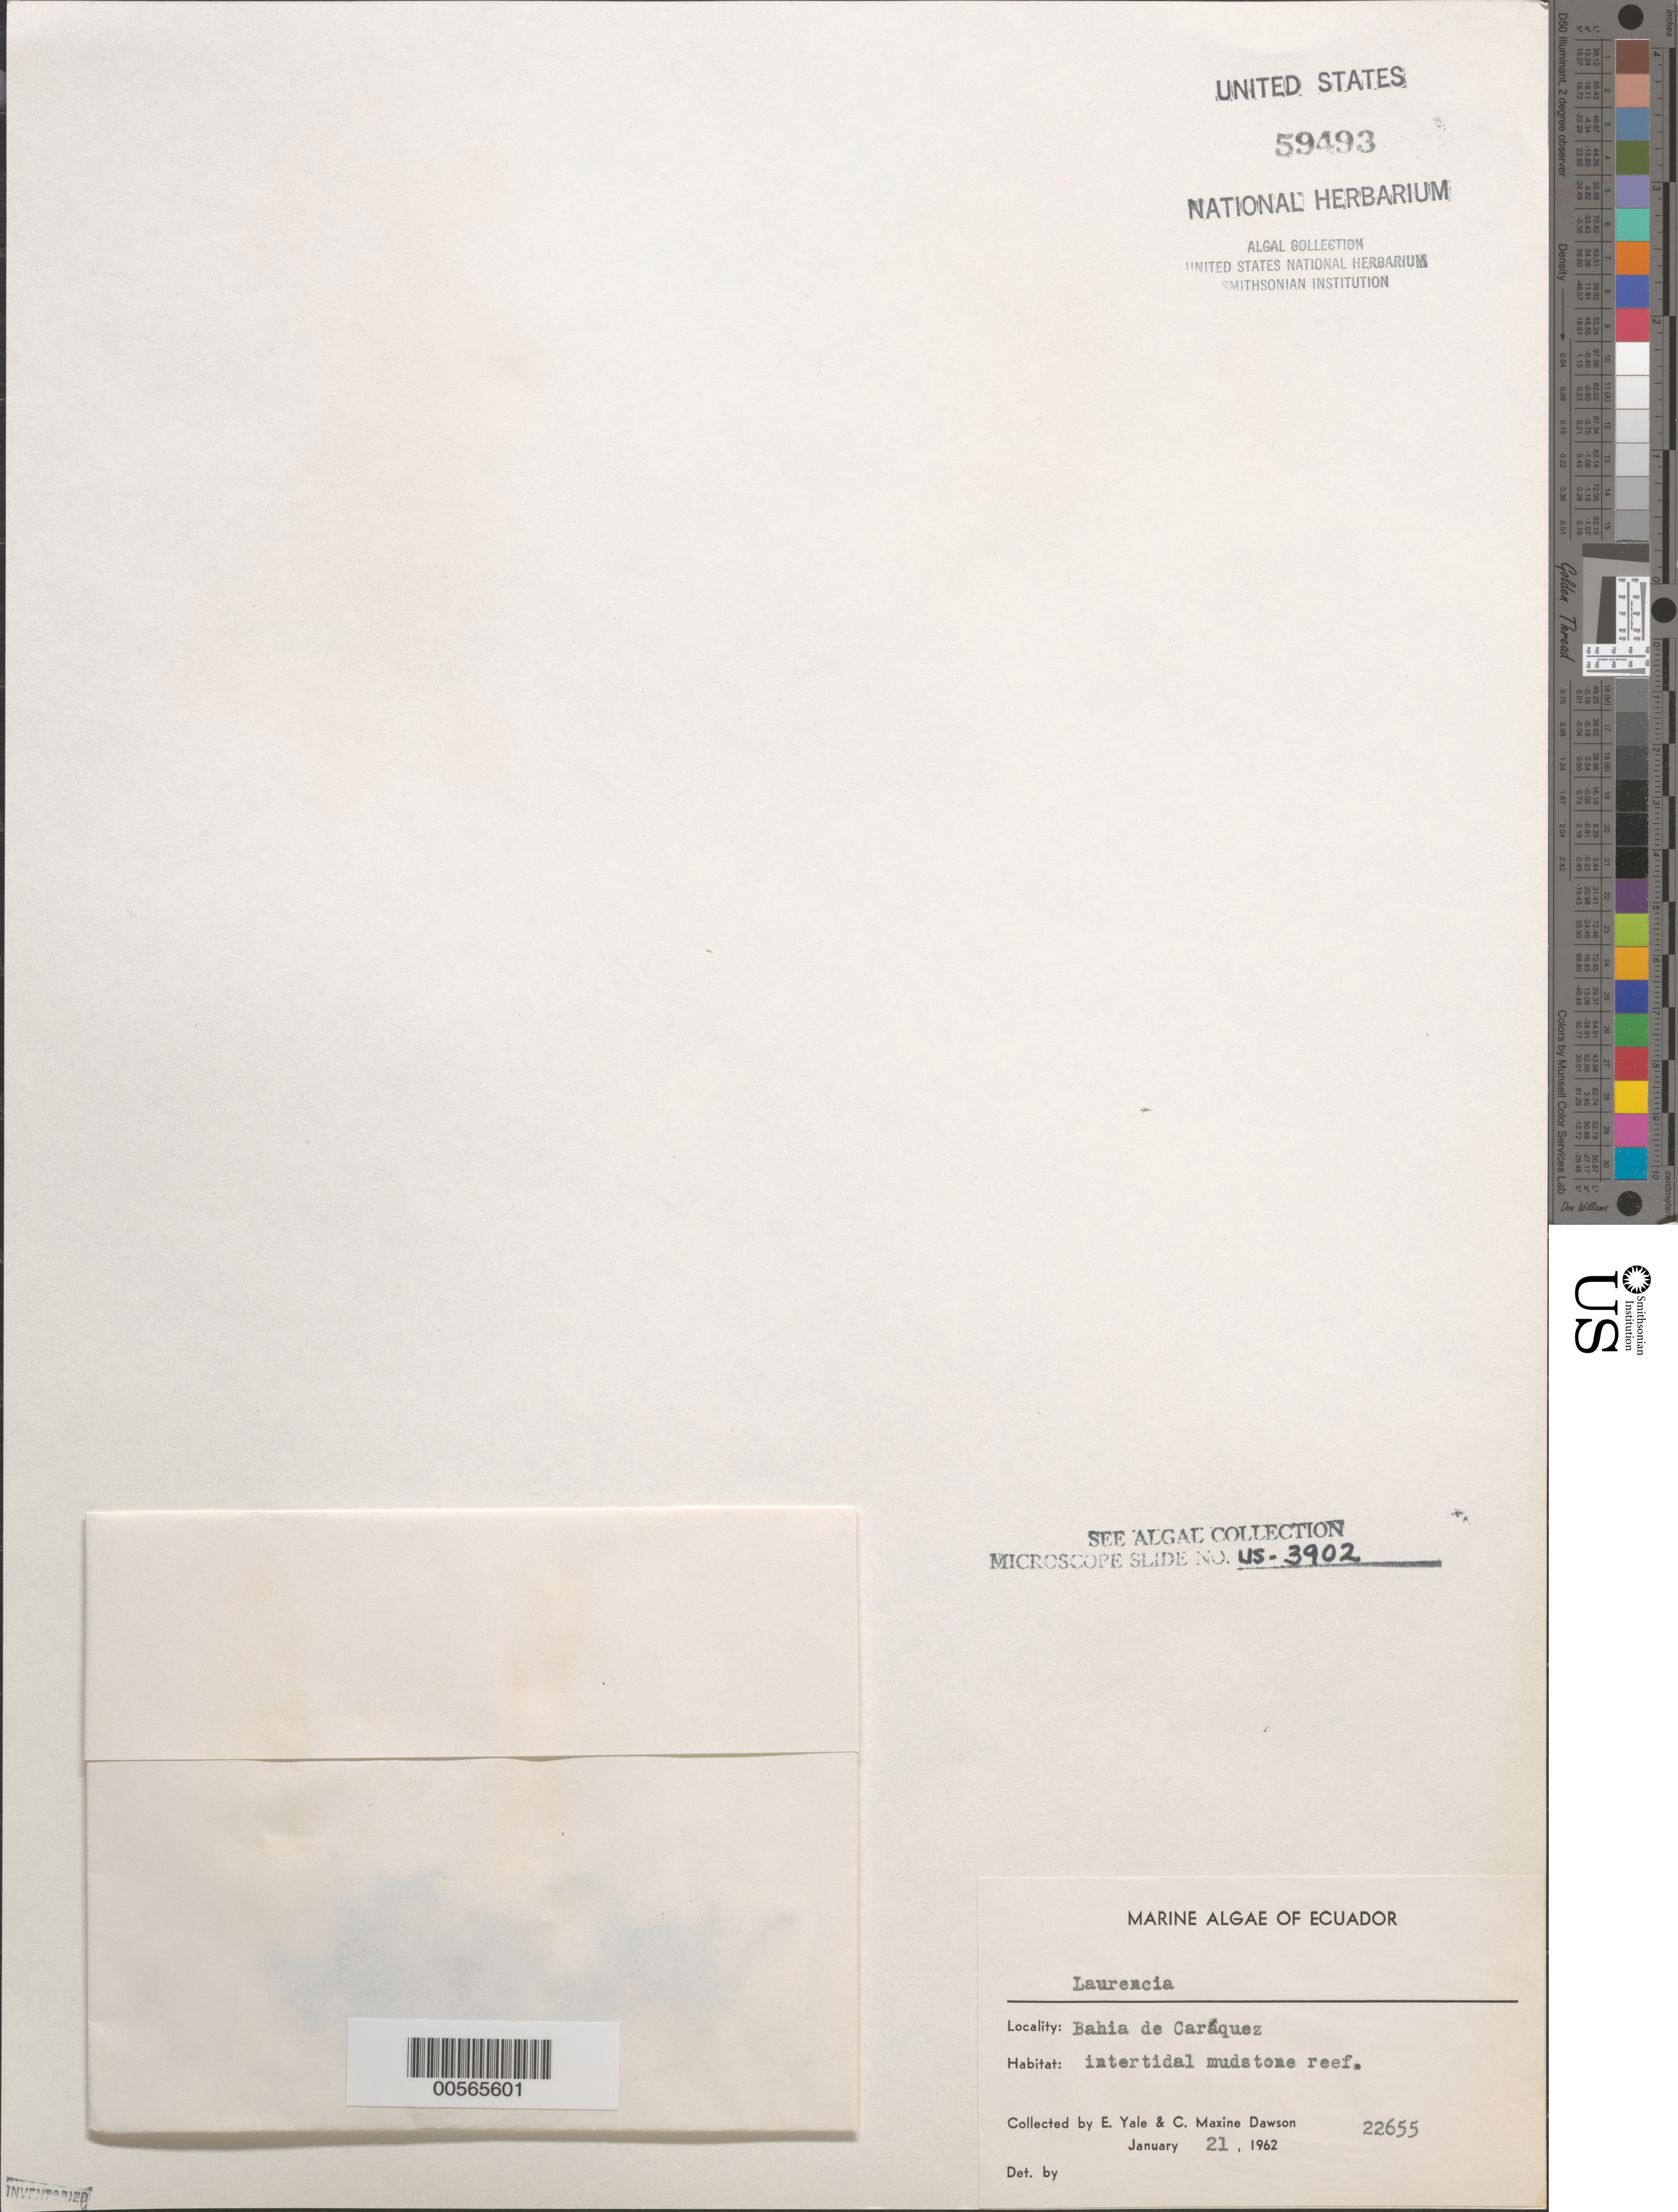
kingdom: Plantae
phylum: Rhodophyta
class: Florideophyceae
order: Ceramiales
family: Rhodomelaceae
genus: Laurencia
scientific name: Laurencia sp.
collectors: E. Y. Dawson & C. M. Dawson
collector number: EYD 22655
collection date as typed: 21 Jan 1962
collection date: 1962-01-21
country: Ecuador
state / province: Manabí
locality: Bahia de Caraquez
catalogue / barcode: US 59493